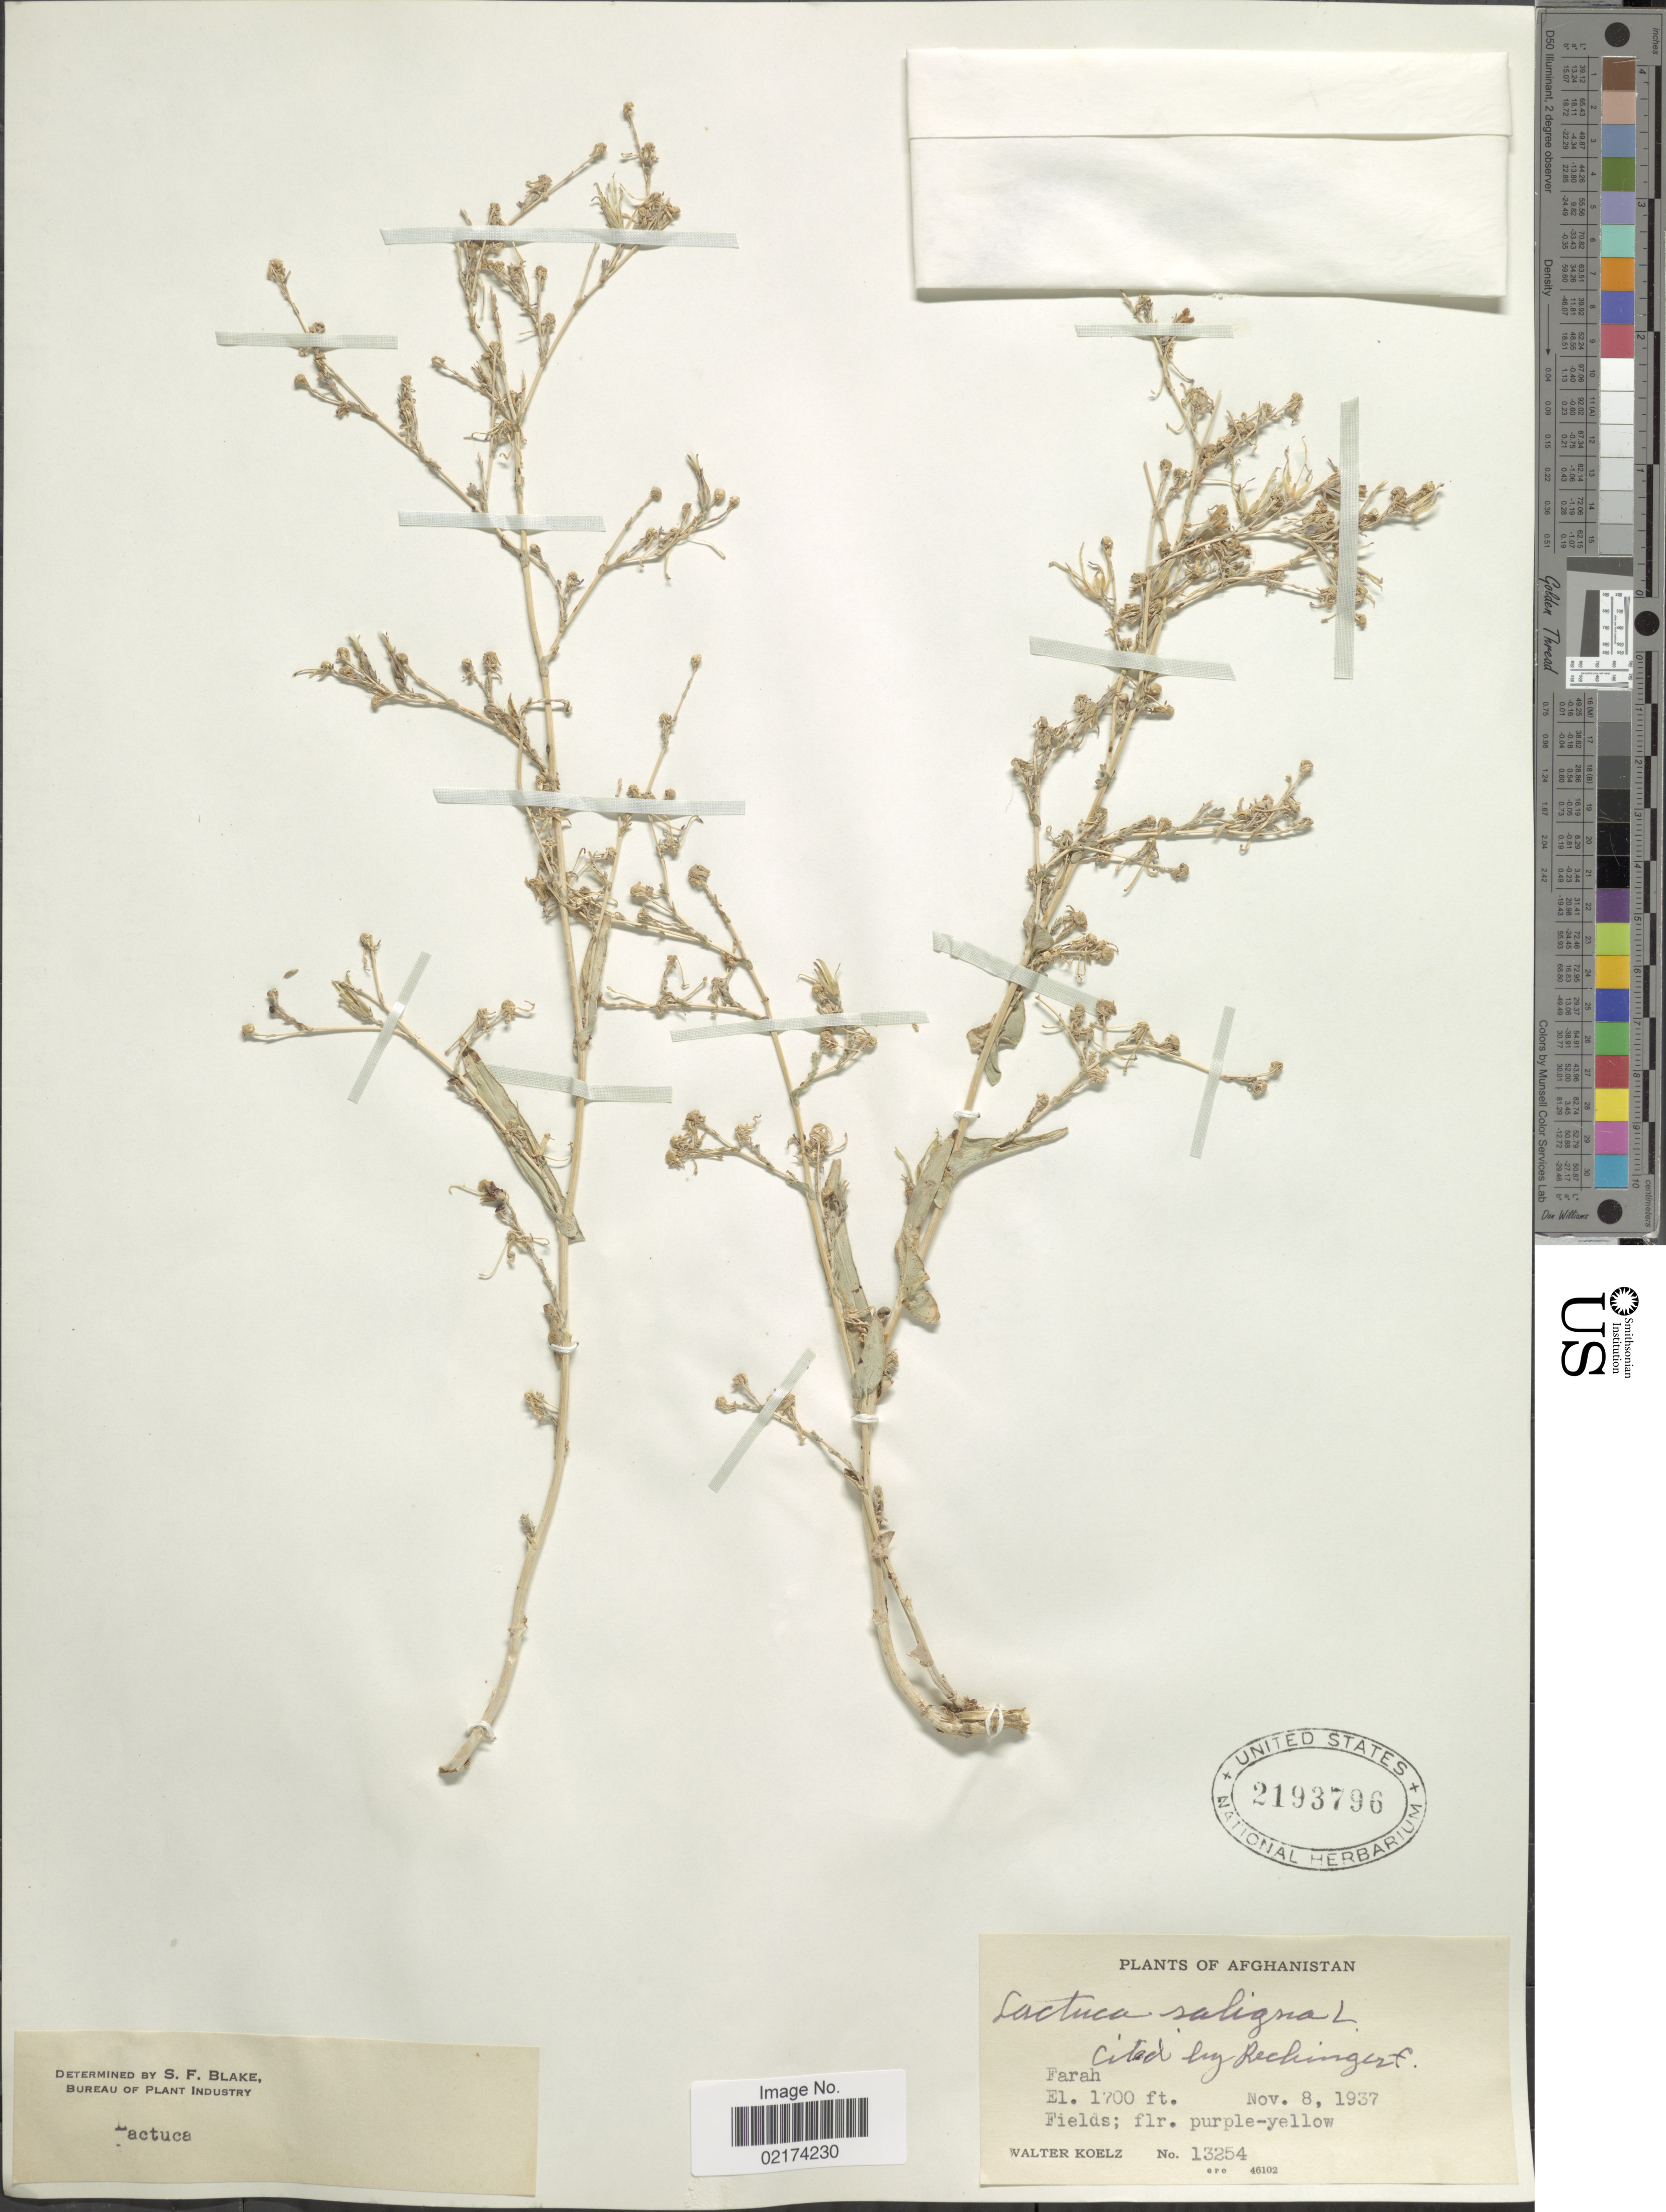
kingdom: Plantae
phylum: Tracheophyta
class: Magnoliopsida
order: Asterales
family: Asteraceae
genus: Lactuca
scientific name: Lactuca saligna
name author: L.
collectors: W. N. Koelz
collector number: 13254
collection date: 1937-11-08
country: Afghanistan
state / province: Farah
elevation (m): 518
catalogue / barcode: US 2193796